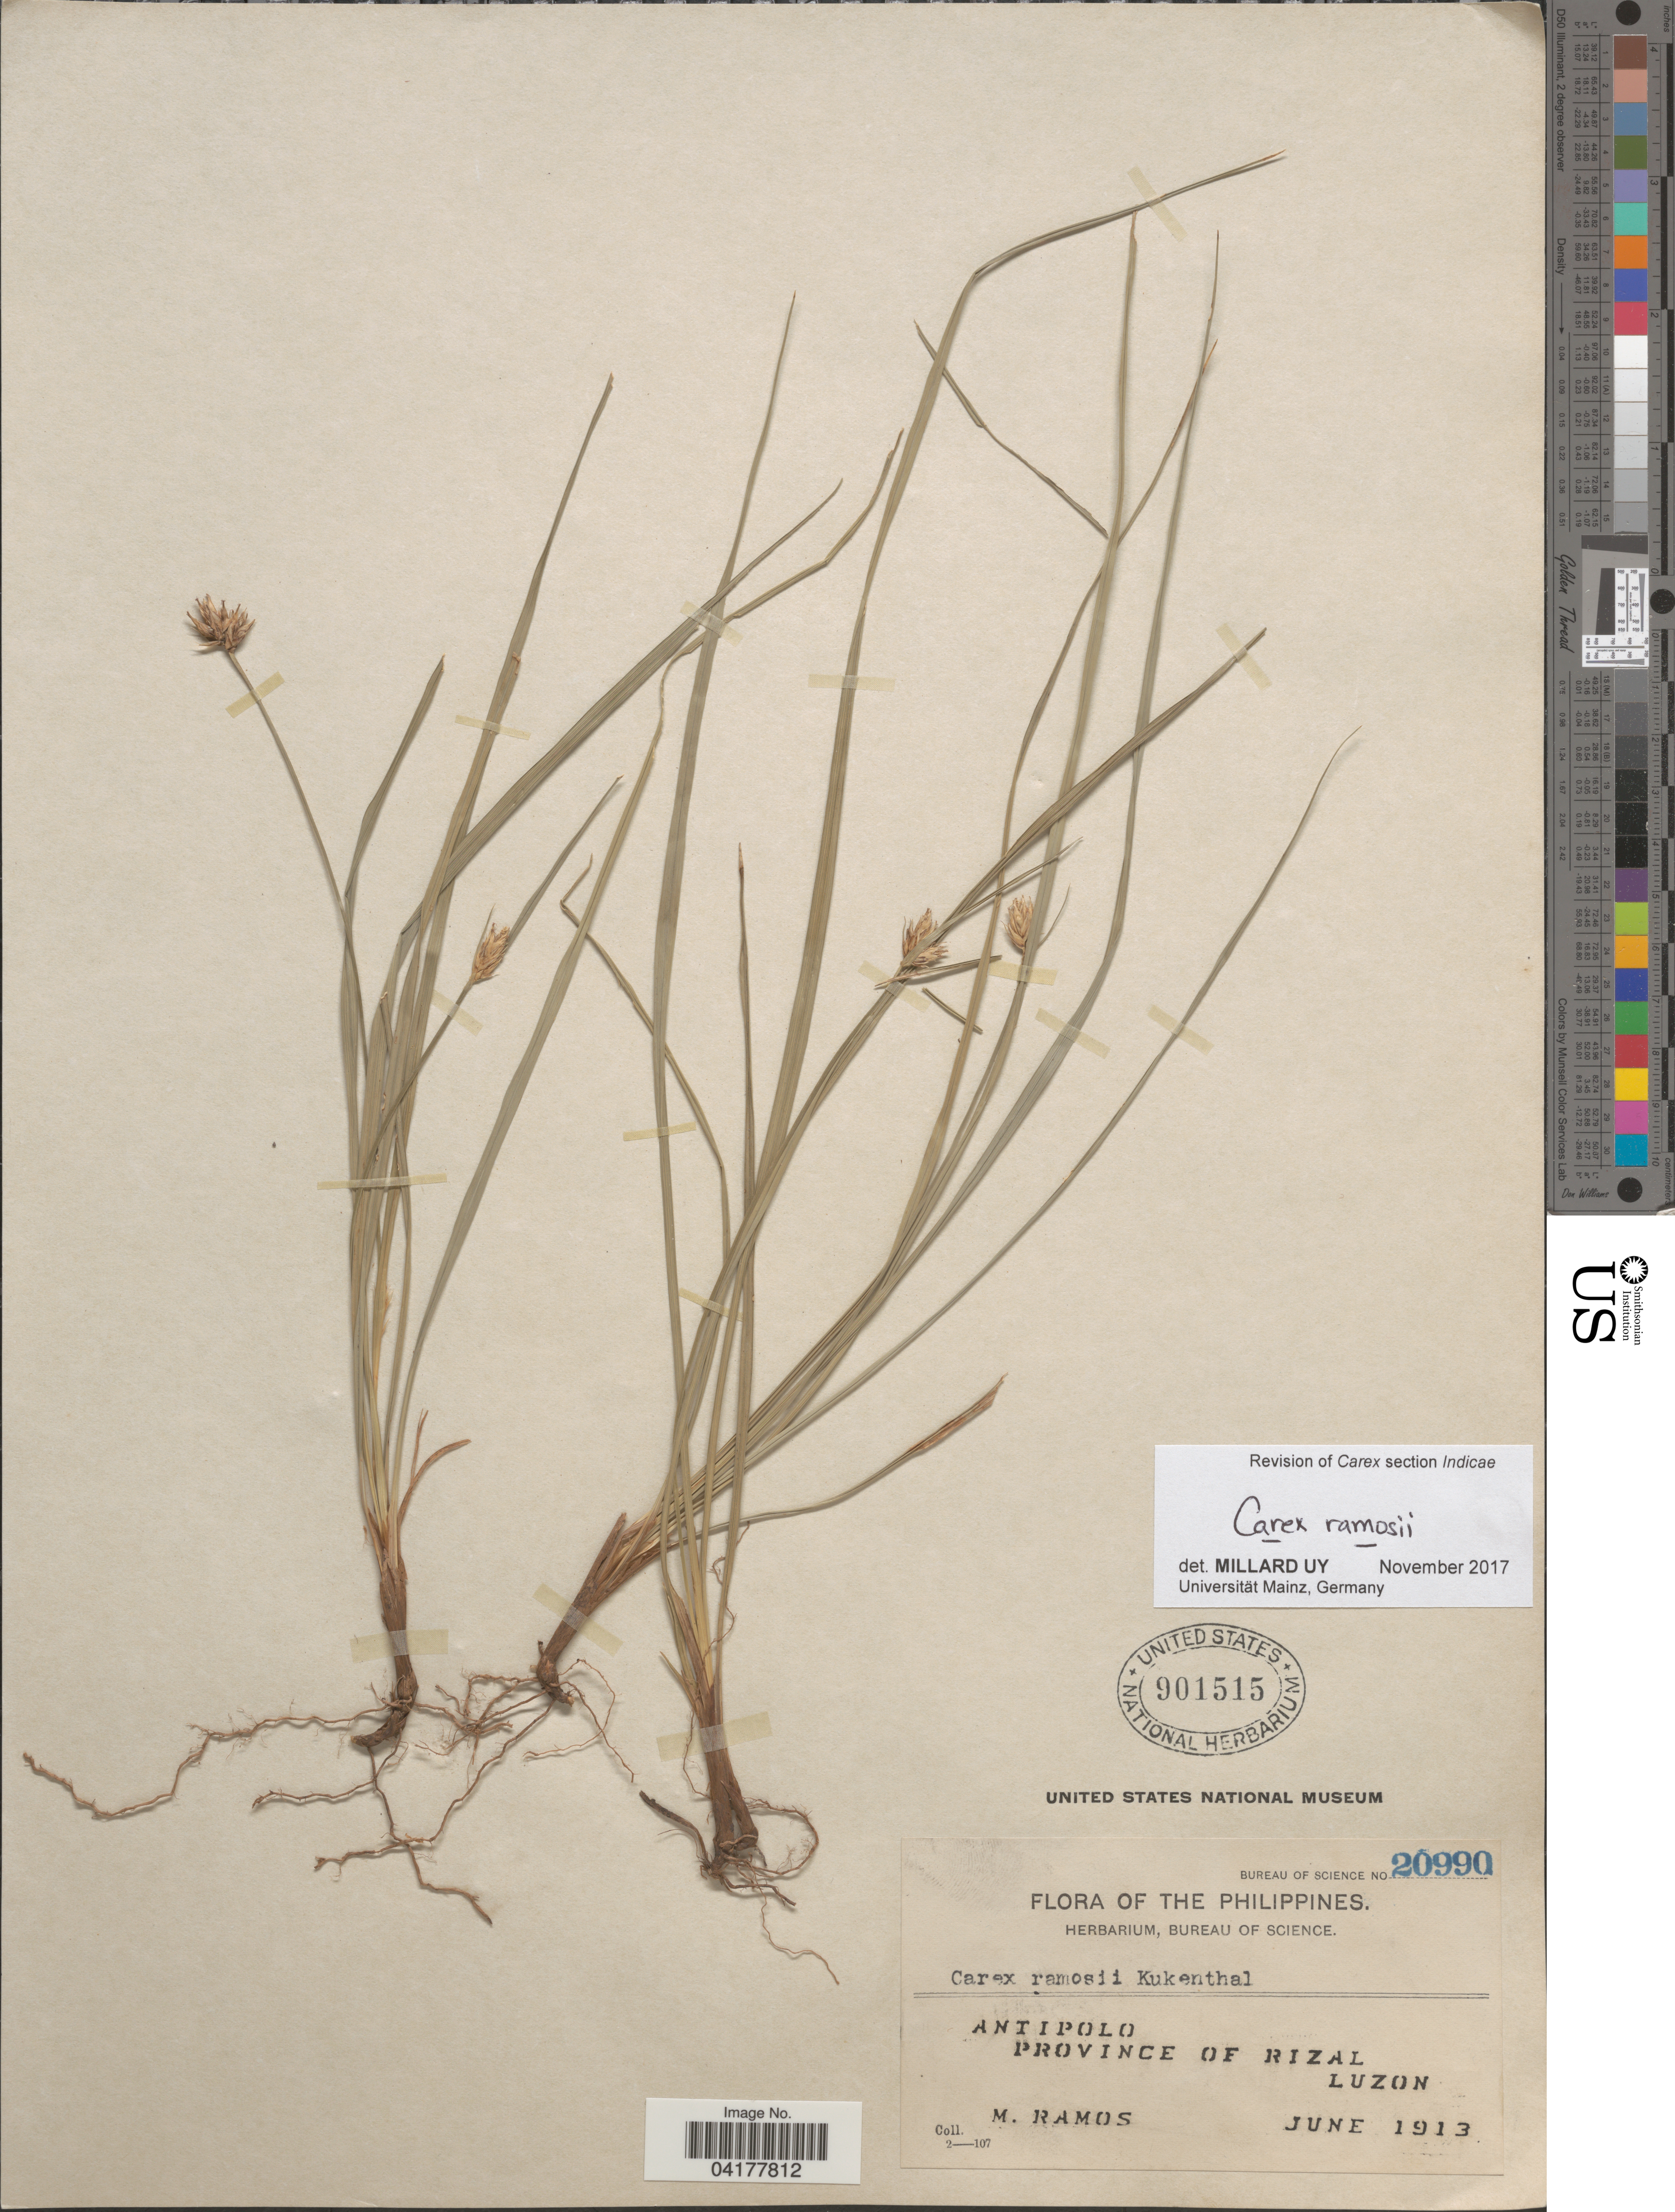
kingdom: Plantae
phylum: Tracheophyta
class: Liliopsida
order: Poales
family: Cyperaceae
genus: Carex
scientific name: Carex ramosii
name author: Kük.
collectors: M. Ramos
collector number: Bureau of Science 20990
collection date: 1913-06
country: Philippines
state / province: Calabarzon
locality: Antipolo. Province of Rizal. Luzon.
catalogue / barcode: US 901515